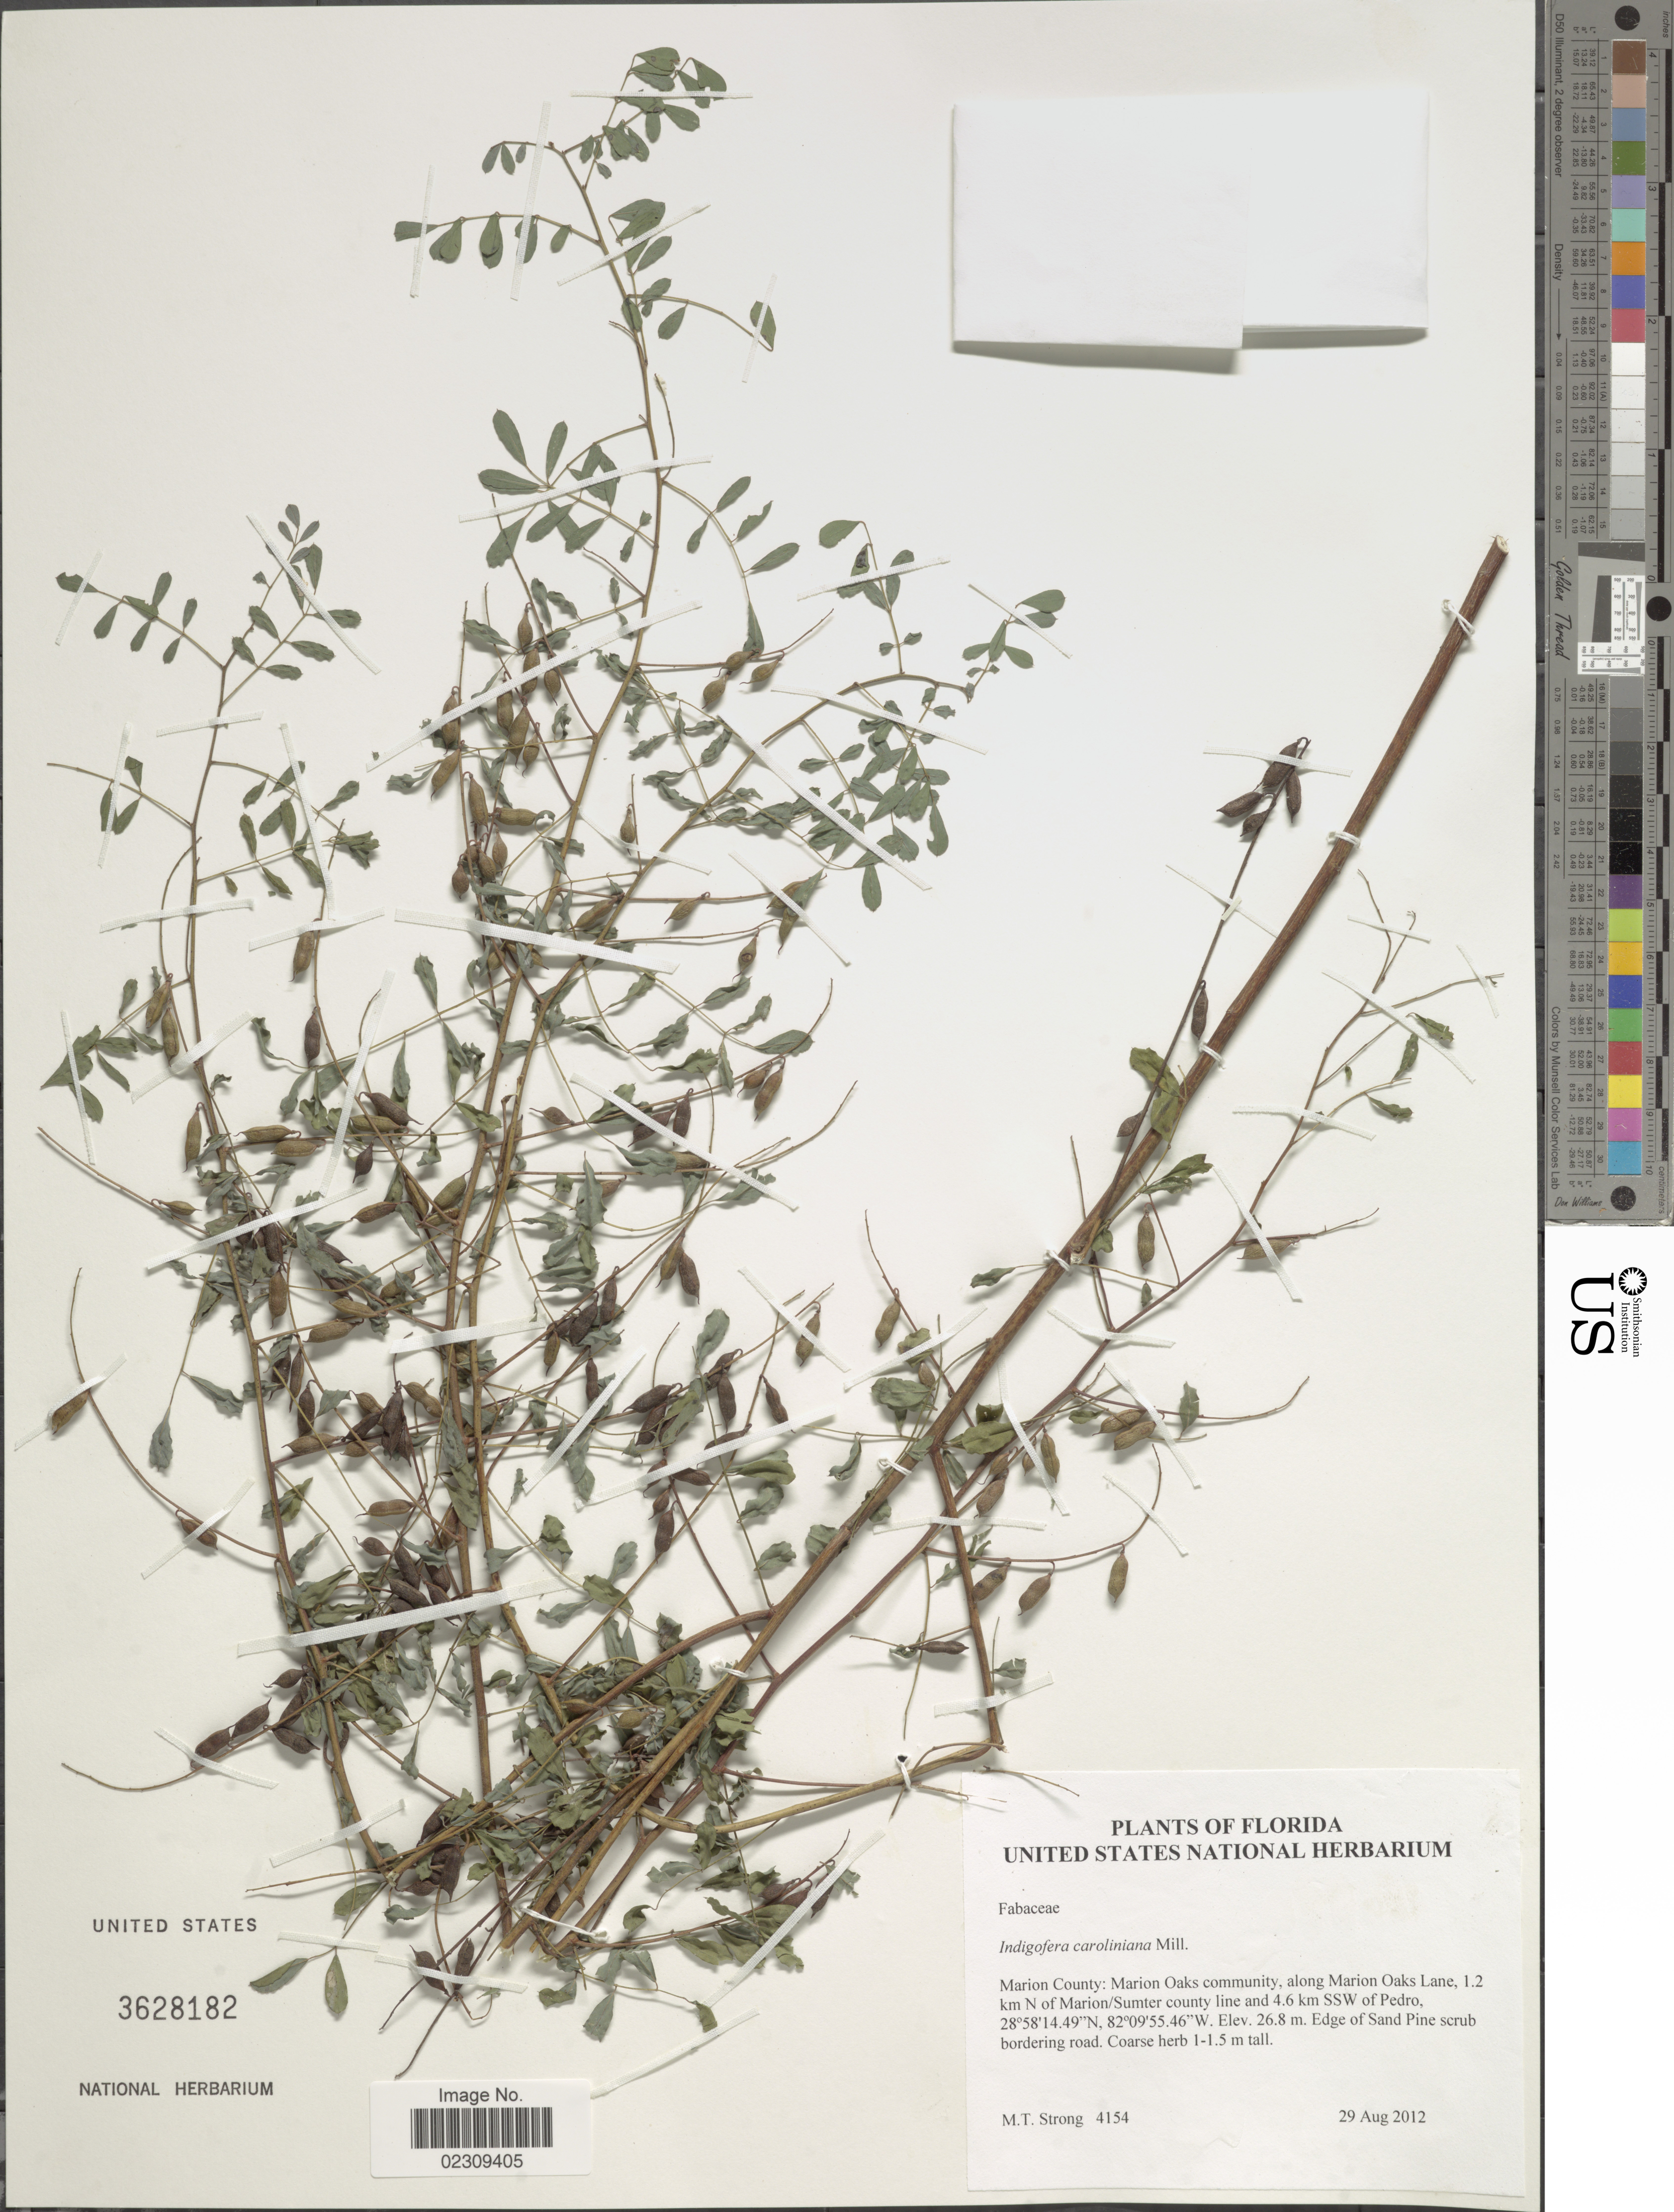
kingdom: Plantae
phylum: Tracheophyta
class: Magnoliopsida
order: Fabales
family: Fabaceae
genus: Indigofera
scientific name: Indigofera caroliniana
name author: Mill.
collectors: M. T. Strong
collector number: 4154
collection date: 2012-08-29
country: United States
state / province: Florida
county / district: Marion County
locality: Marion Oaks community, along Marion Oaks Lane, 1.2 km N of Marion/ Sumter County line and 4.6 km SSW of Pedro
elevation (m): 268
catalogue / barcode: US 3628182